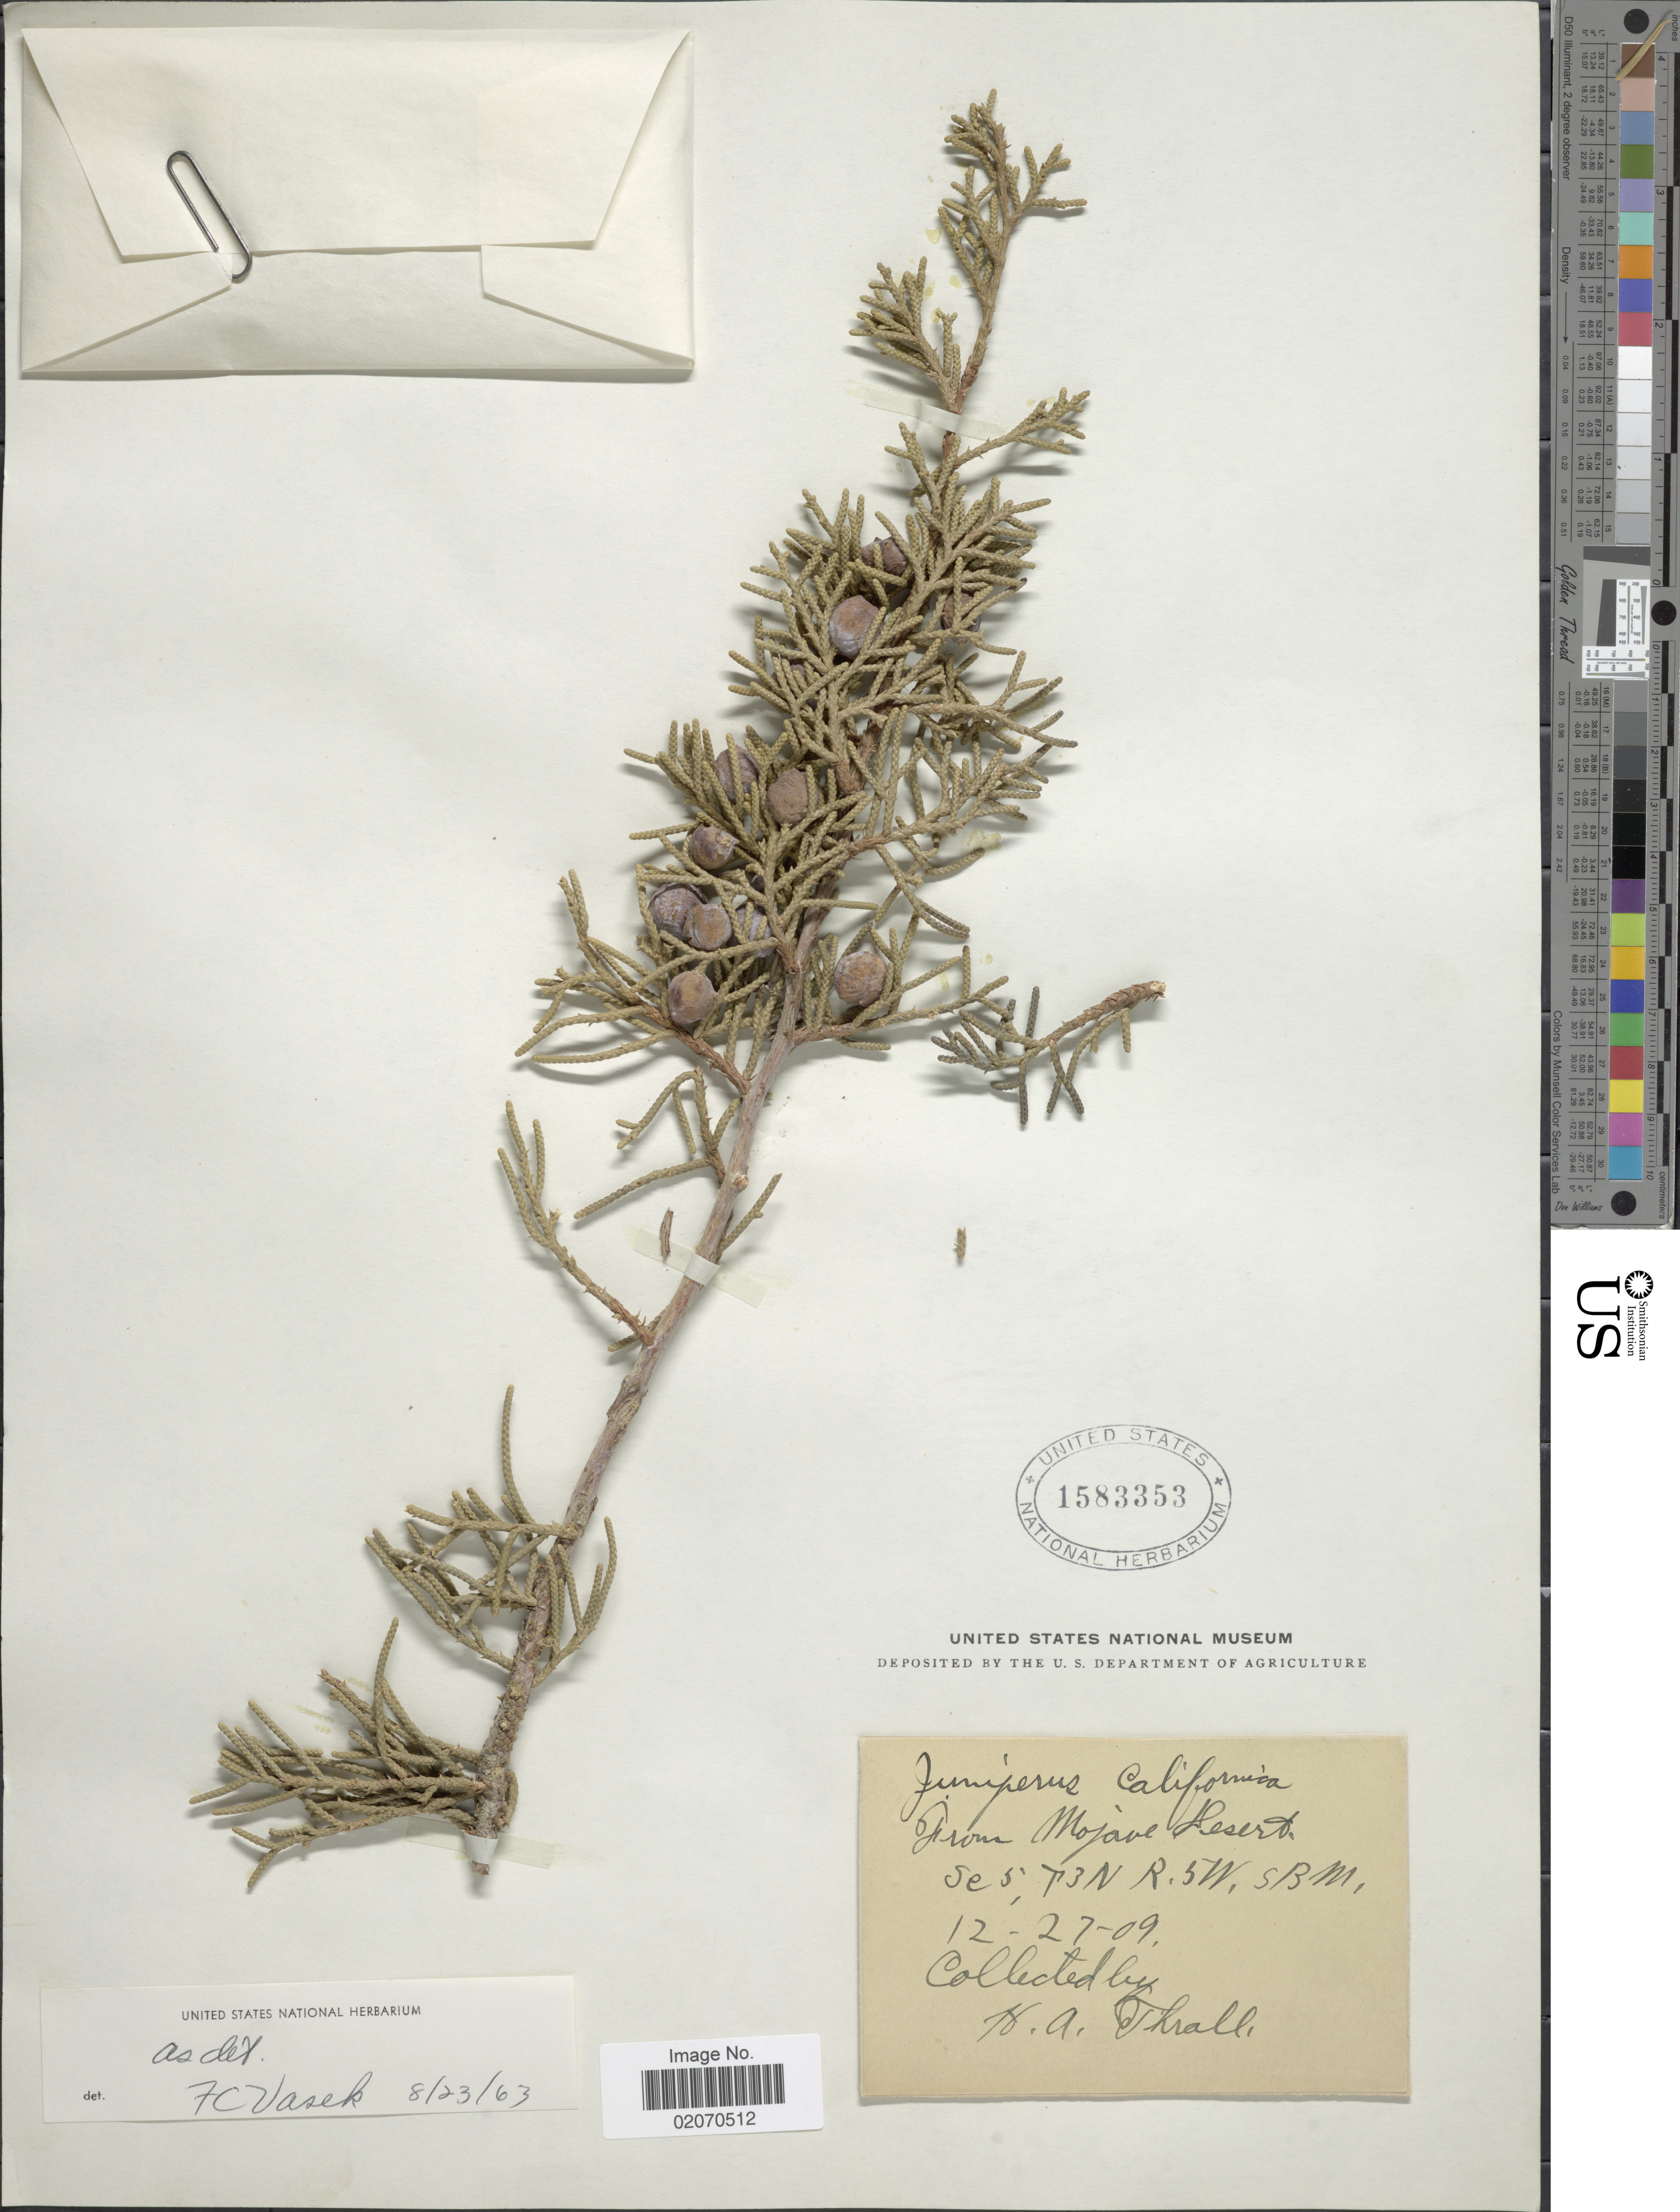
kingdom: Plantae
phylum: Tracheophyta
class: Pinopsida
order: Pinales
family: Cupressaceae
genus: Juniperus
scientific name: Juniperus californica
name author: Carrière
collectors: H. Thrall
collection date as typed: Transcribed d/m/y: 27/12/9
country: United States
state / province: California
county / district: San Bernardino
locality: Mojave Desert Se 5, T 3 N, R 5W, SBM.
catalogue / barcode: US 1583353